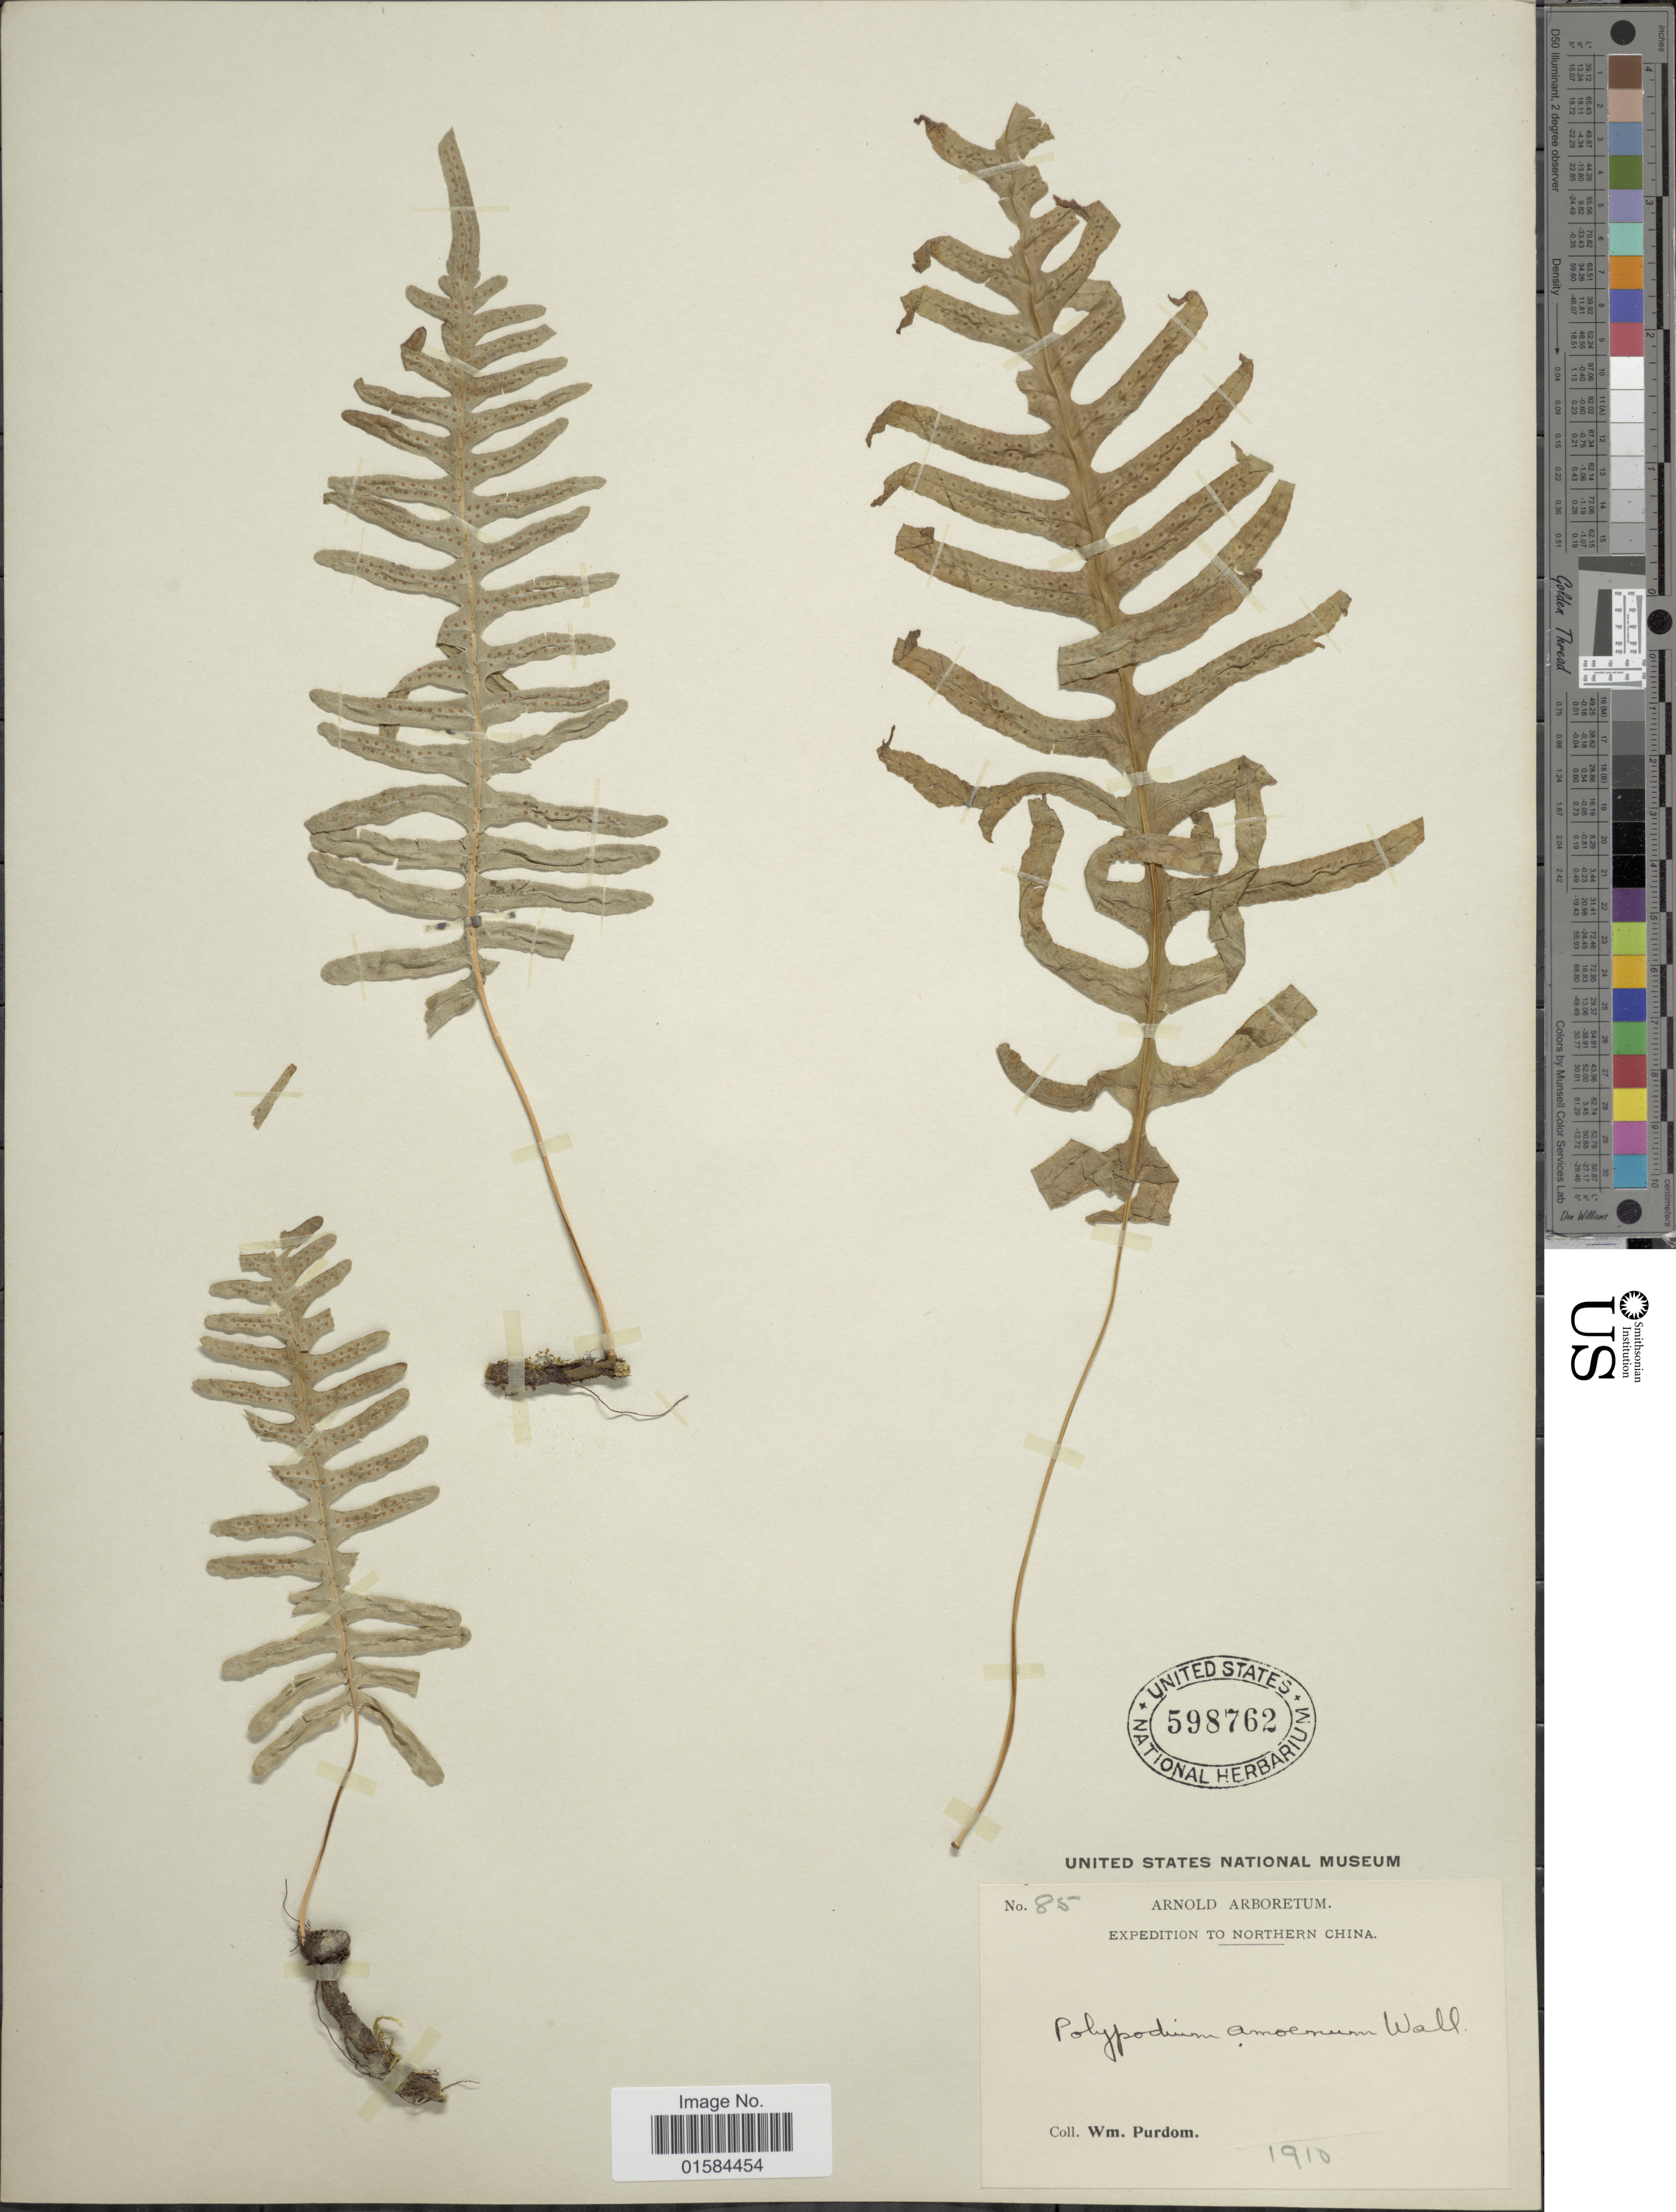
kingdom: Plantae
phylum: Tracheophyta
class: Polypodiopsida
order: Polypodiales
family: Polypodiaceae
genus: Goniophlebium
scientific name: Goniophlebium amoenum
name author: (Wall. ex Mett.) J. Sm.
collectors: W. Purdom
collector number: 85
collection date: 1910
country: China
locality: Northern China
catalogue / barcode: US 598762